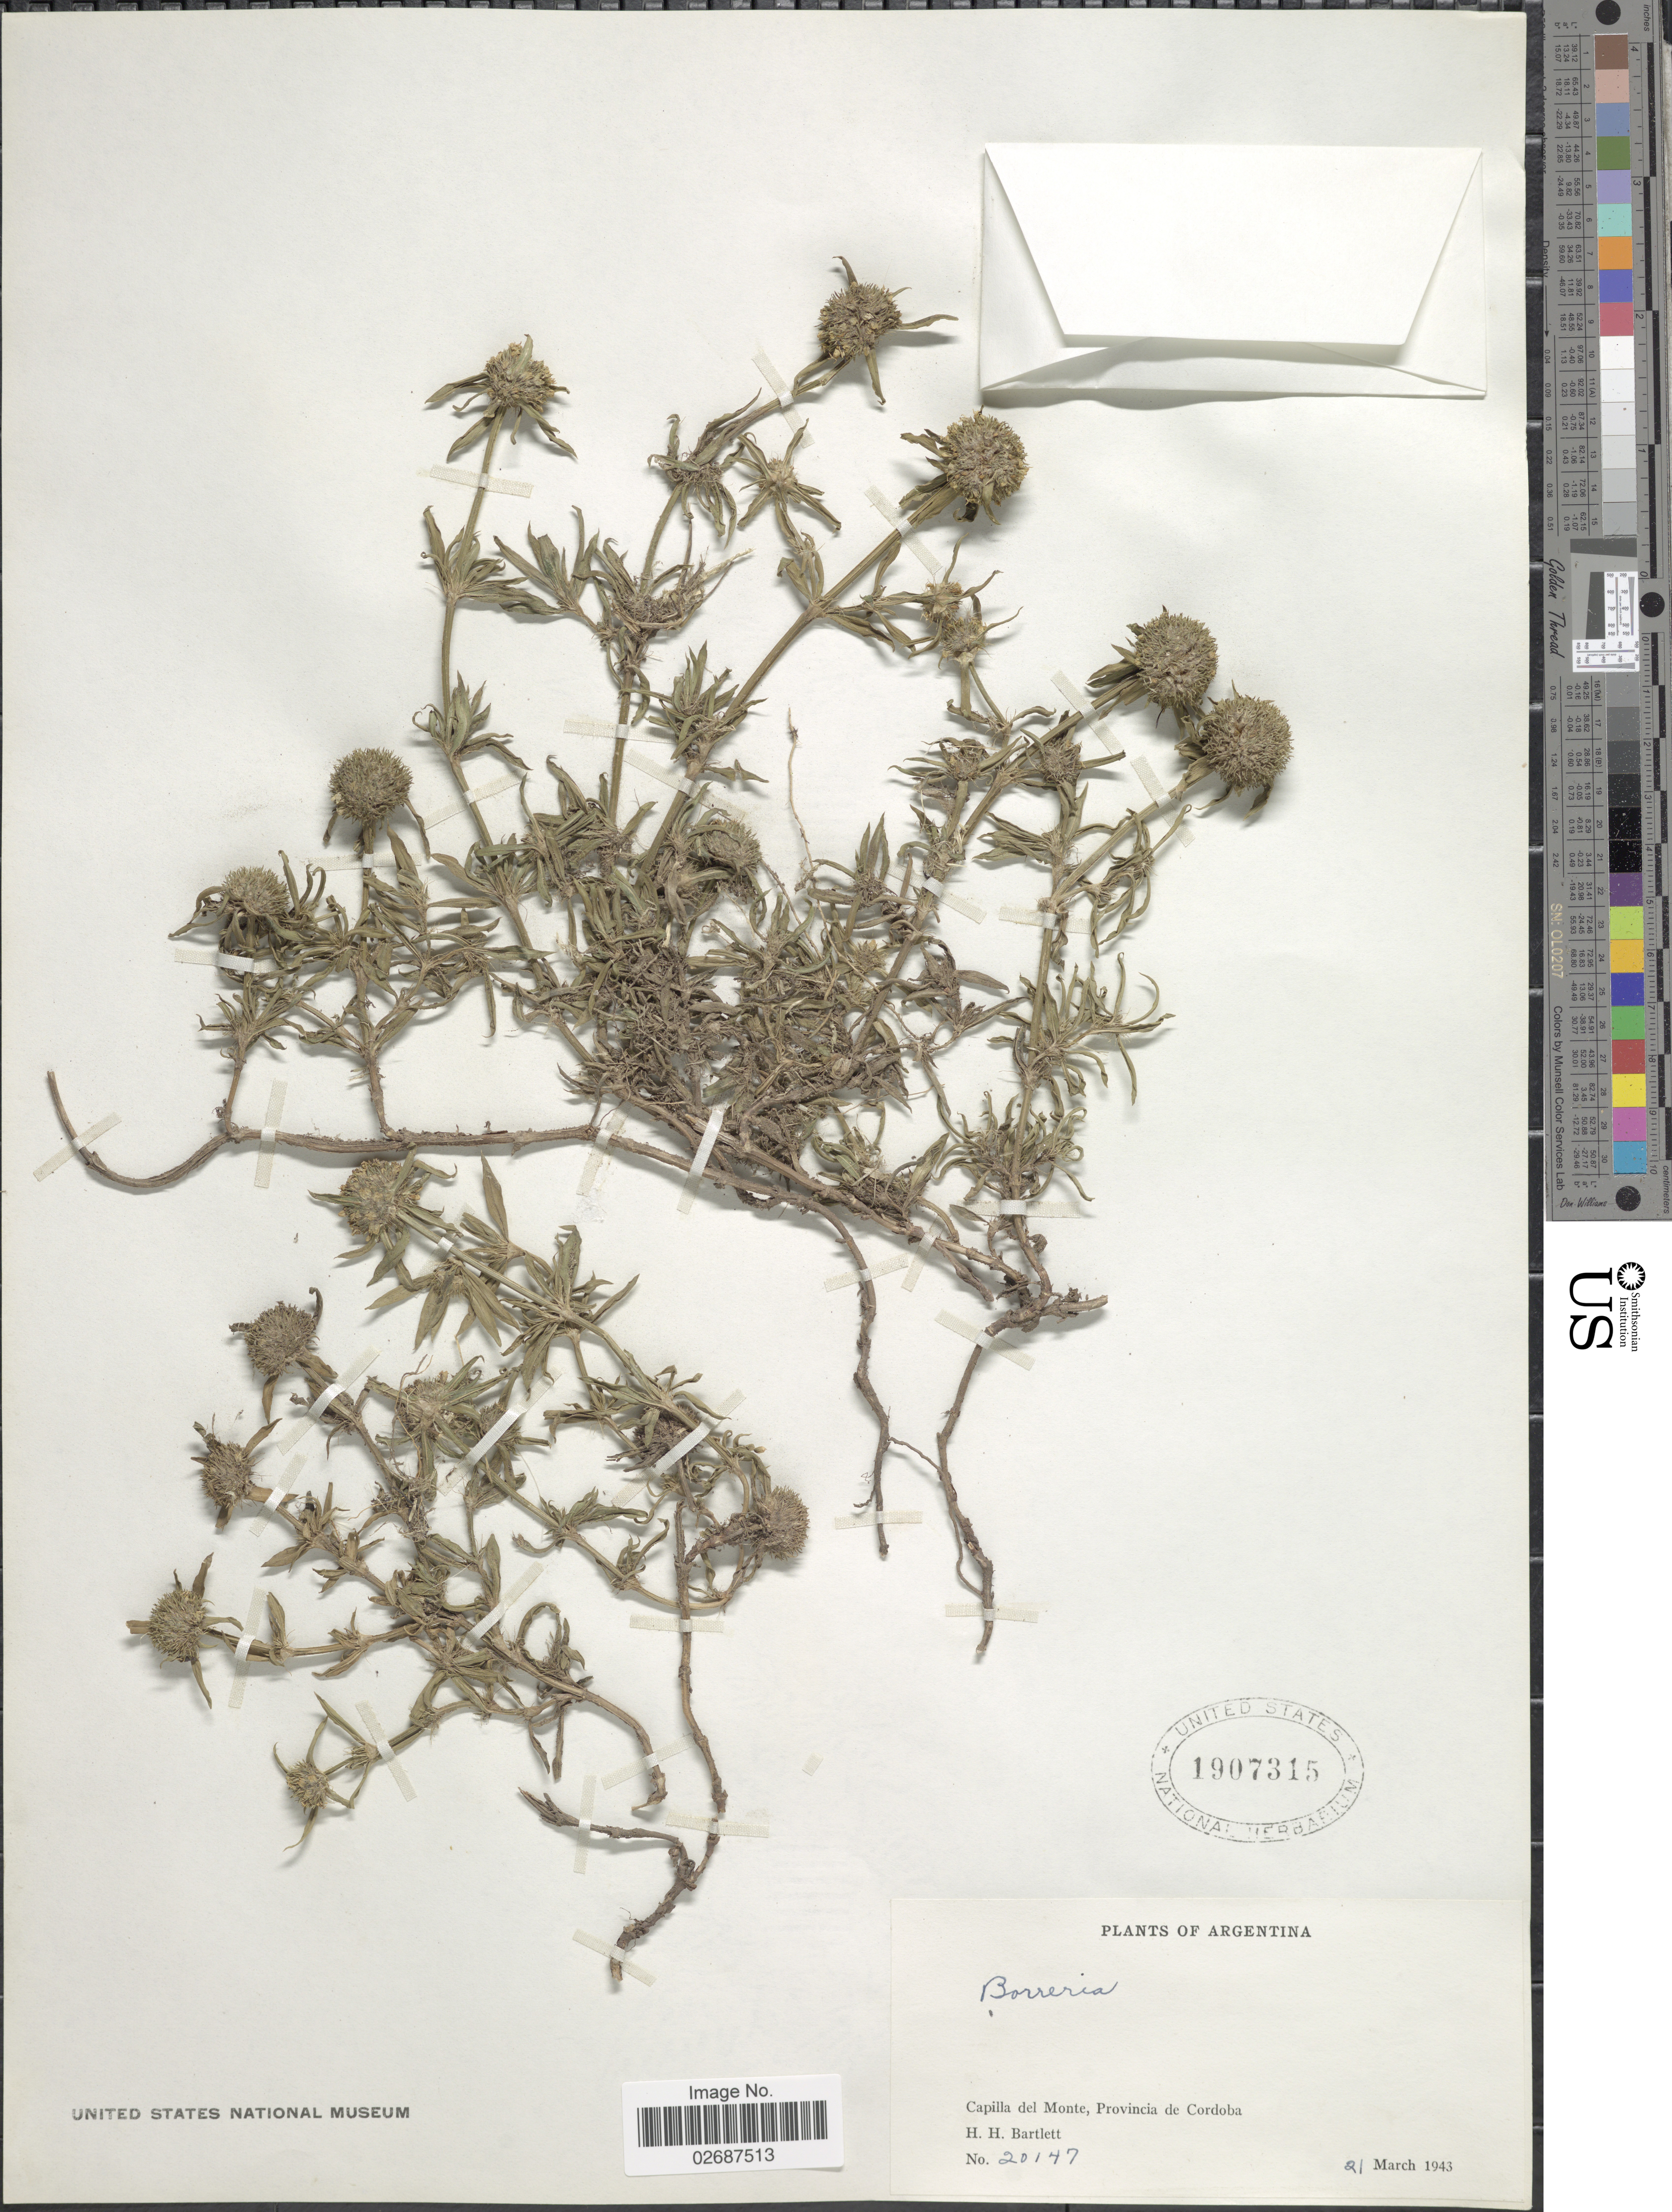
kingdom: Plantae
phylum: Tracheophyta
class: Magnoliopsida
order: Gentianales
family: Rubiaceae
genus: Borreria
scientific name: Borreria sp.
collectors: H. H. Bartlett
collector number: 20147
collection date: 1943-03-21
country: Argentina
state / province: Cordoba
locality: Capilla del Monte.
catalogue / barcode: US 1907315